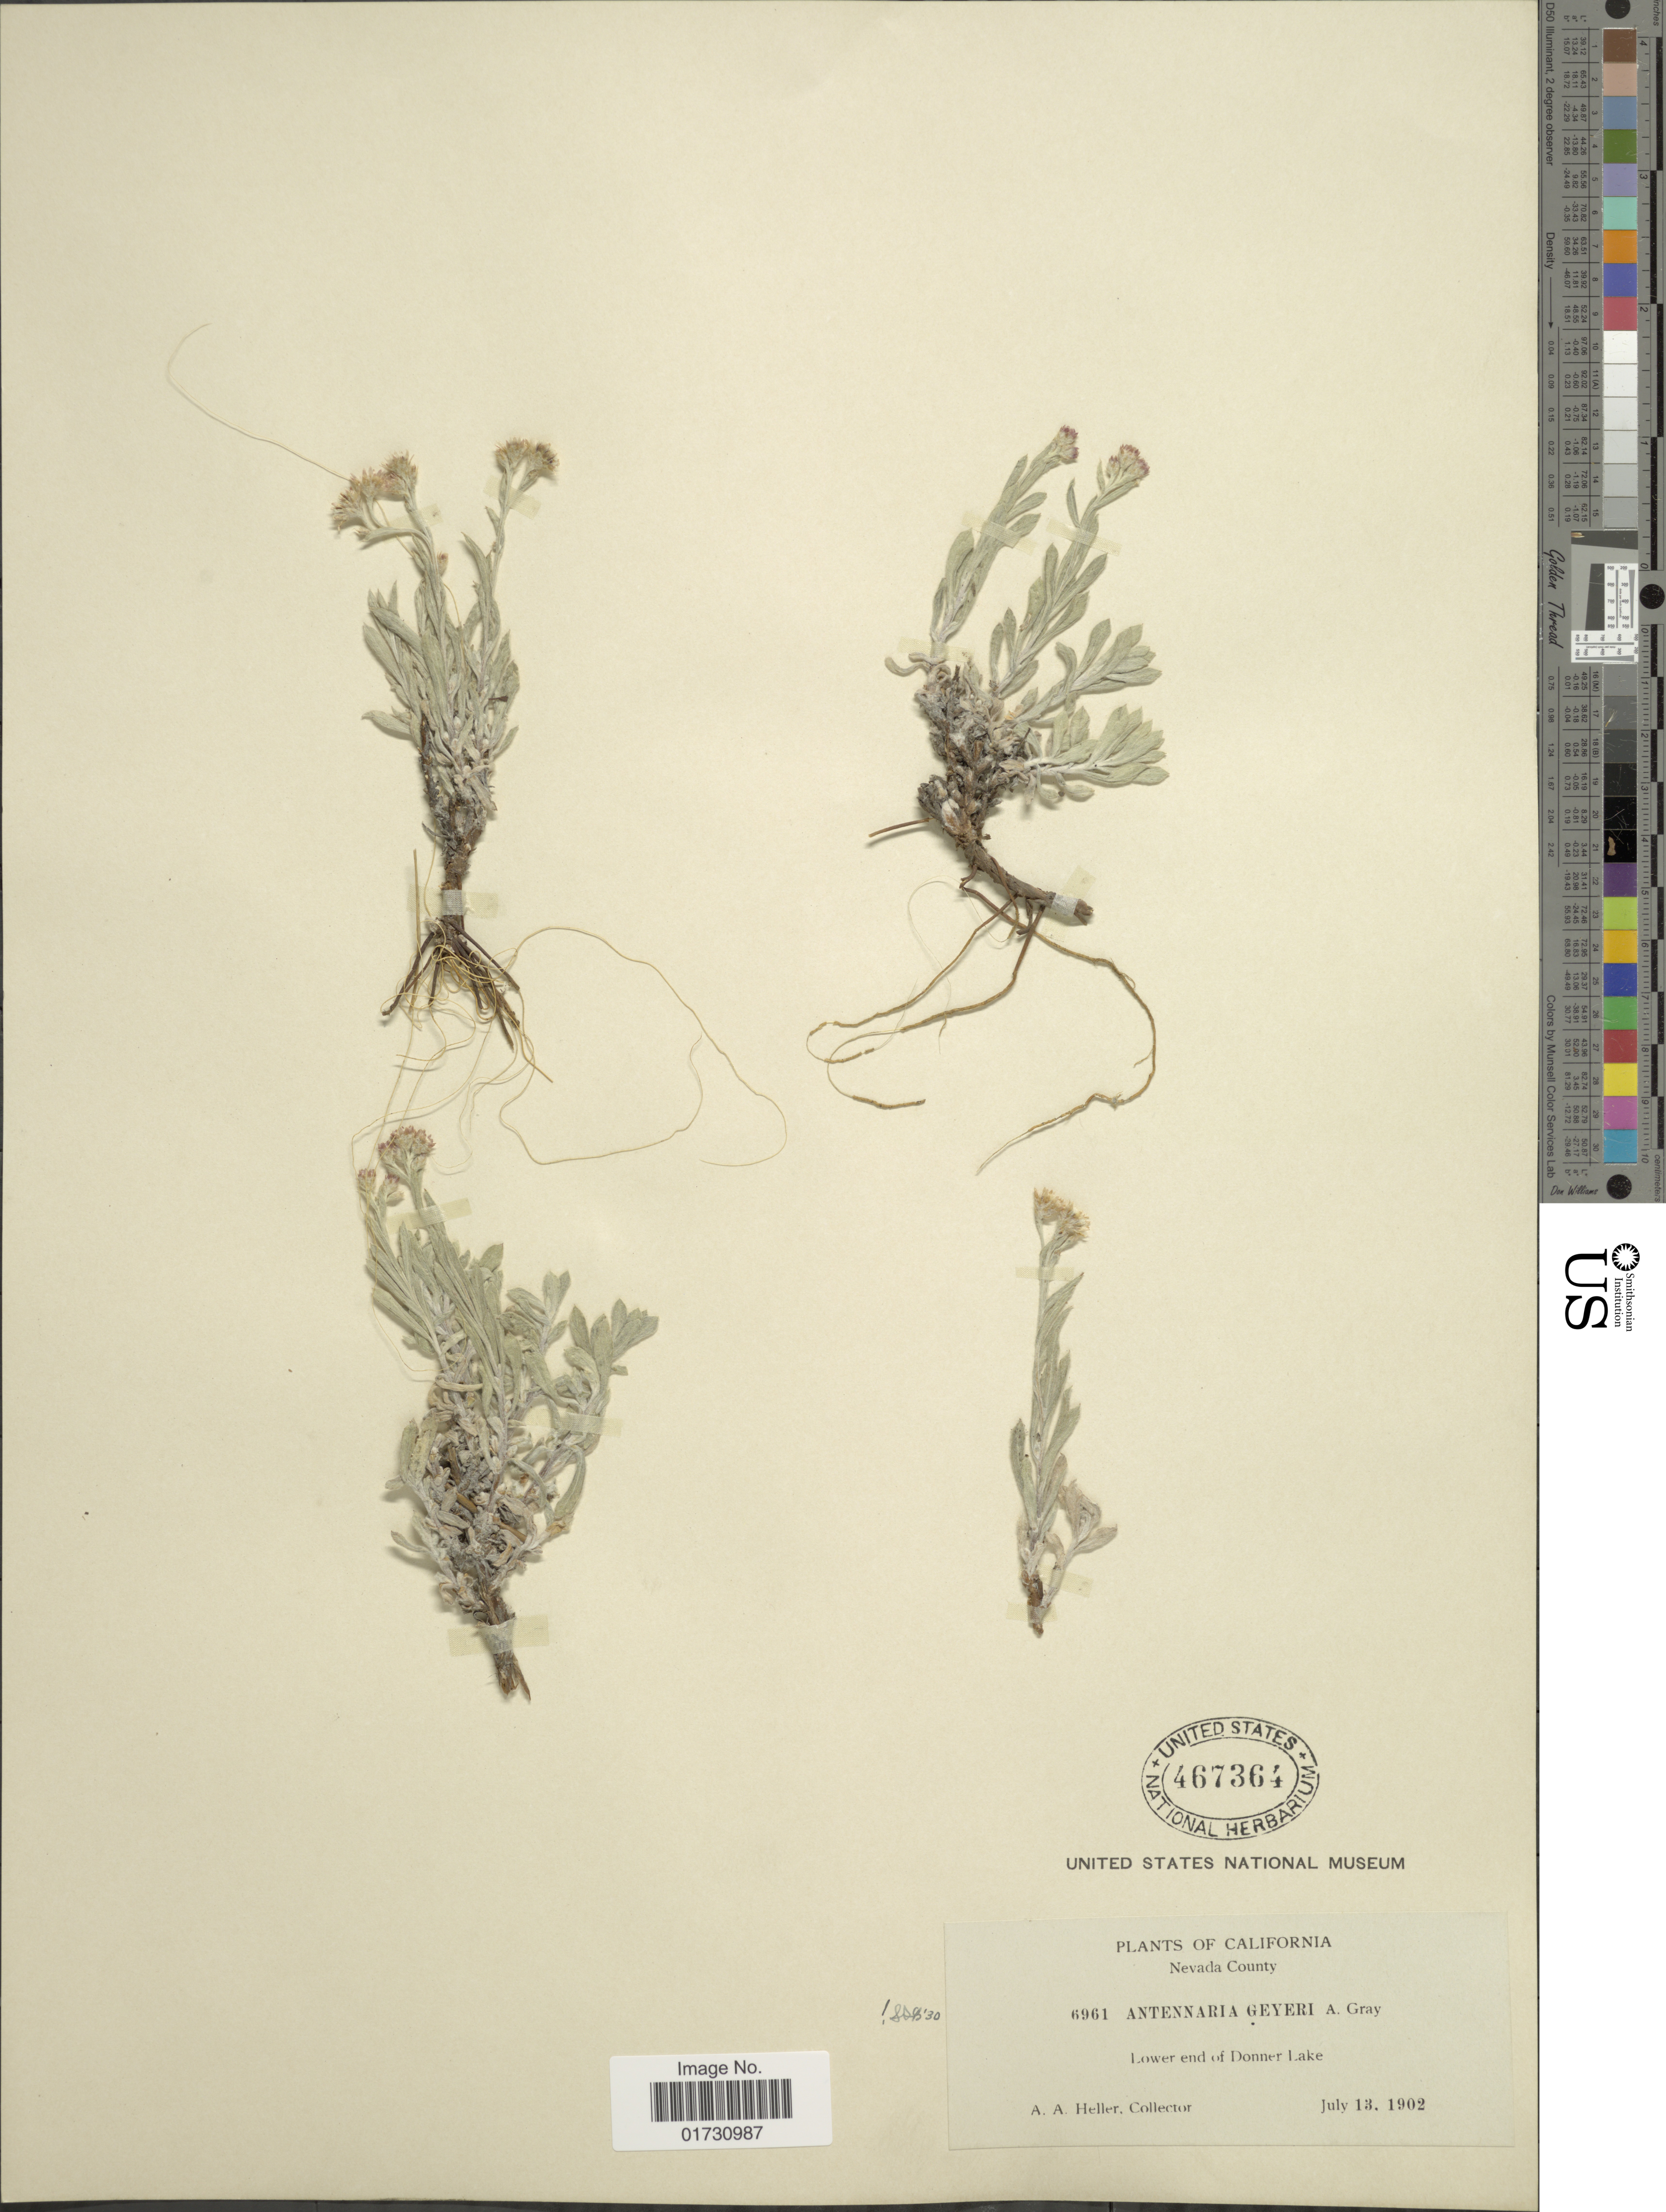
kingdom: Plantae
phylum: Tracheophyta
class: Magnoliopsida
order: Asterales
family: Asteraceae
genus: Antennaria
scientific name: Antennaria geyeri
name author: A. Gray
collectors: A. A. Heller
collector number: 6961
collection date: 1902-07-13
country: United States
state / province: California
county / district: Nevada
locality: Nevada County, Lower end of Donner Lake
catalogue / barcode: US 467364